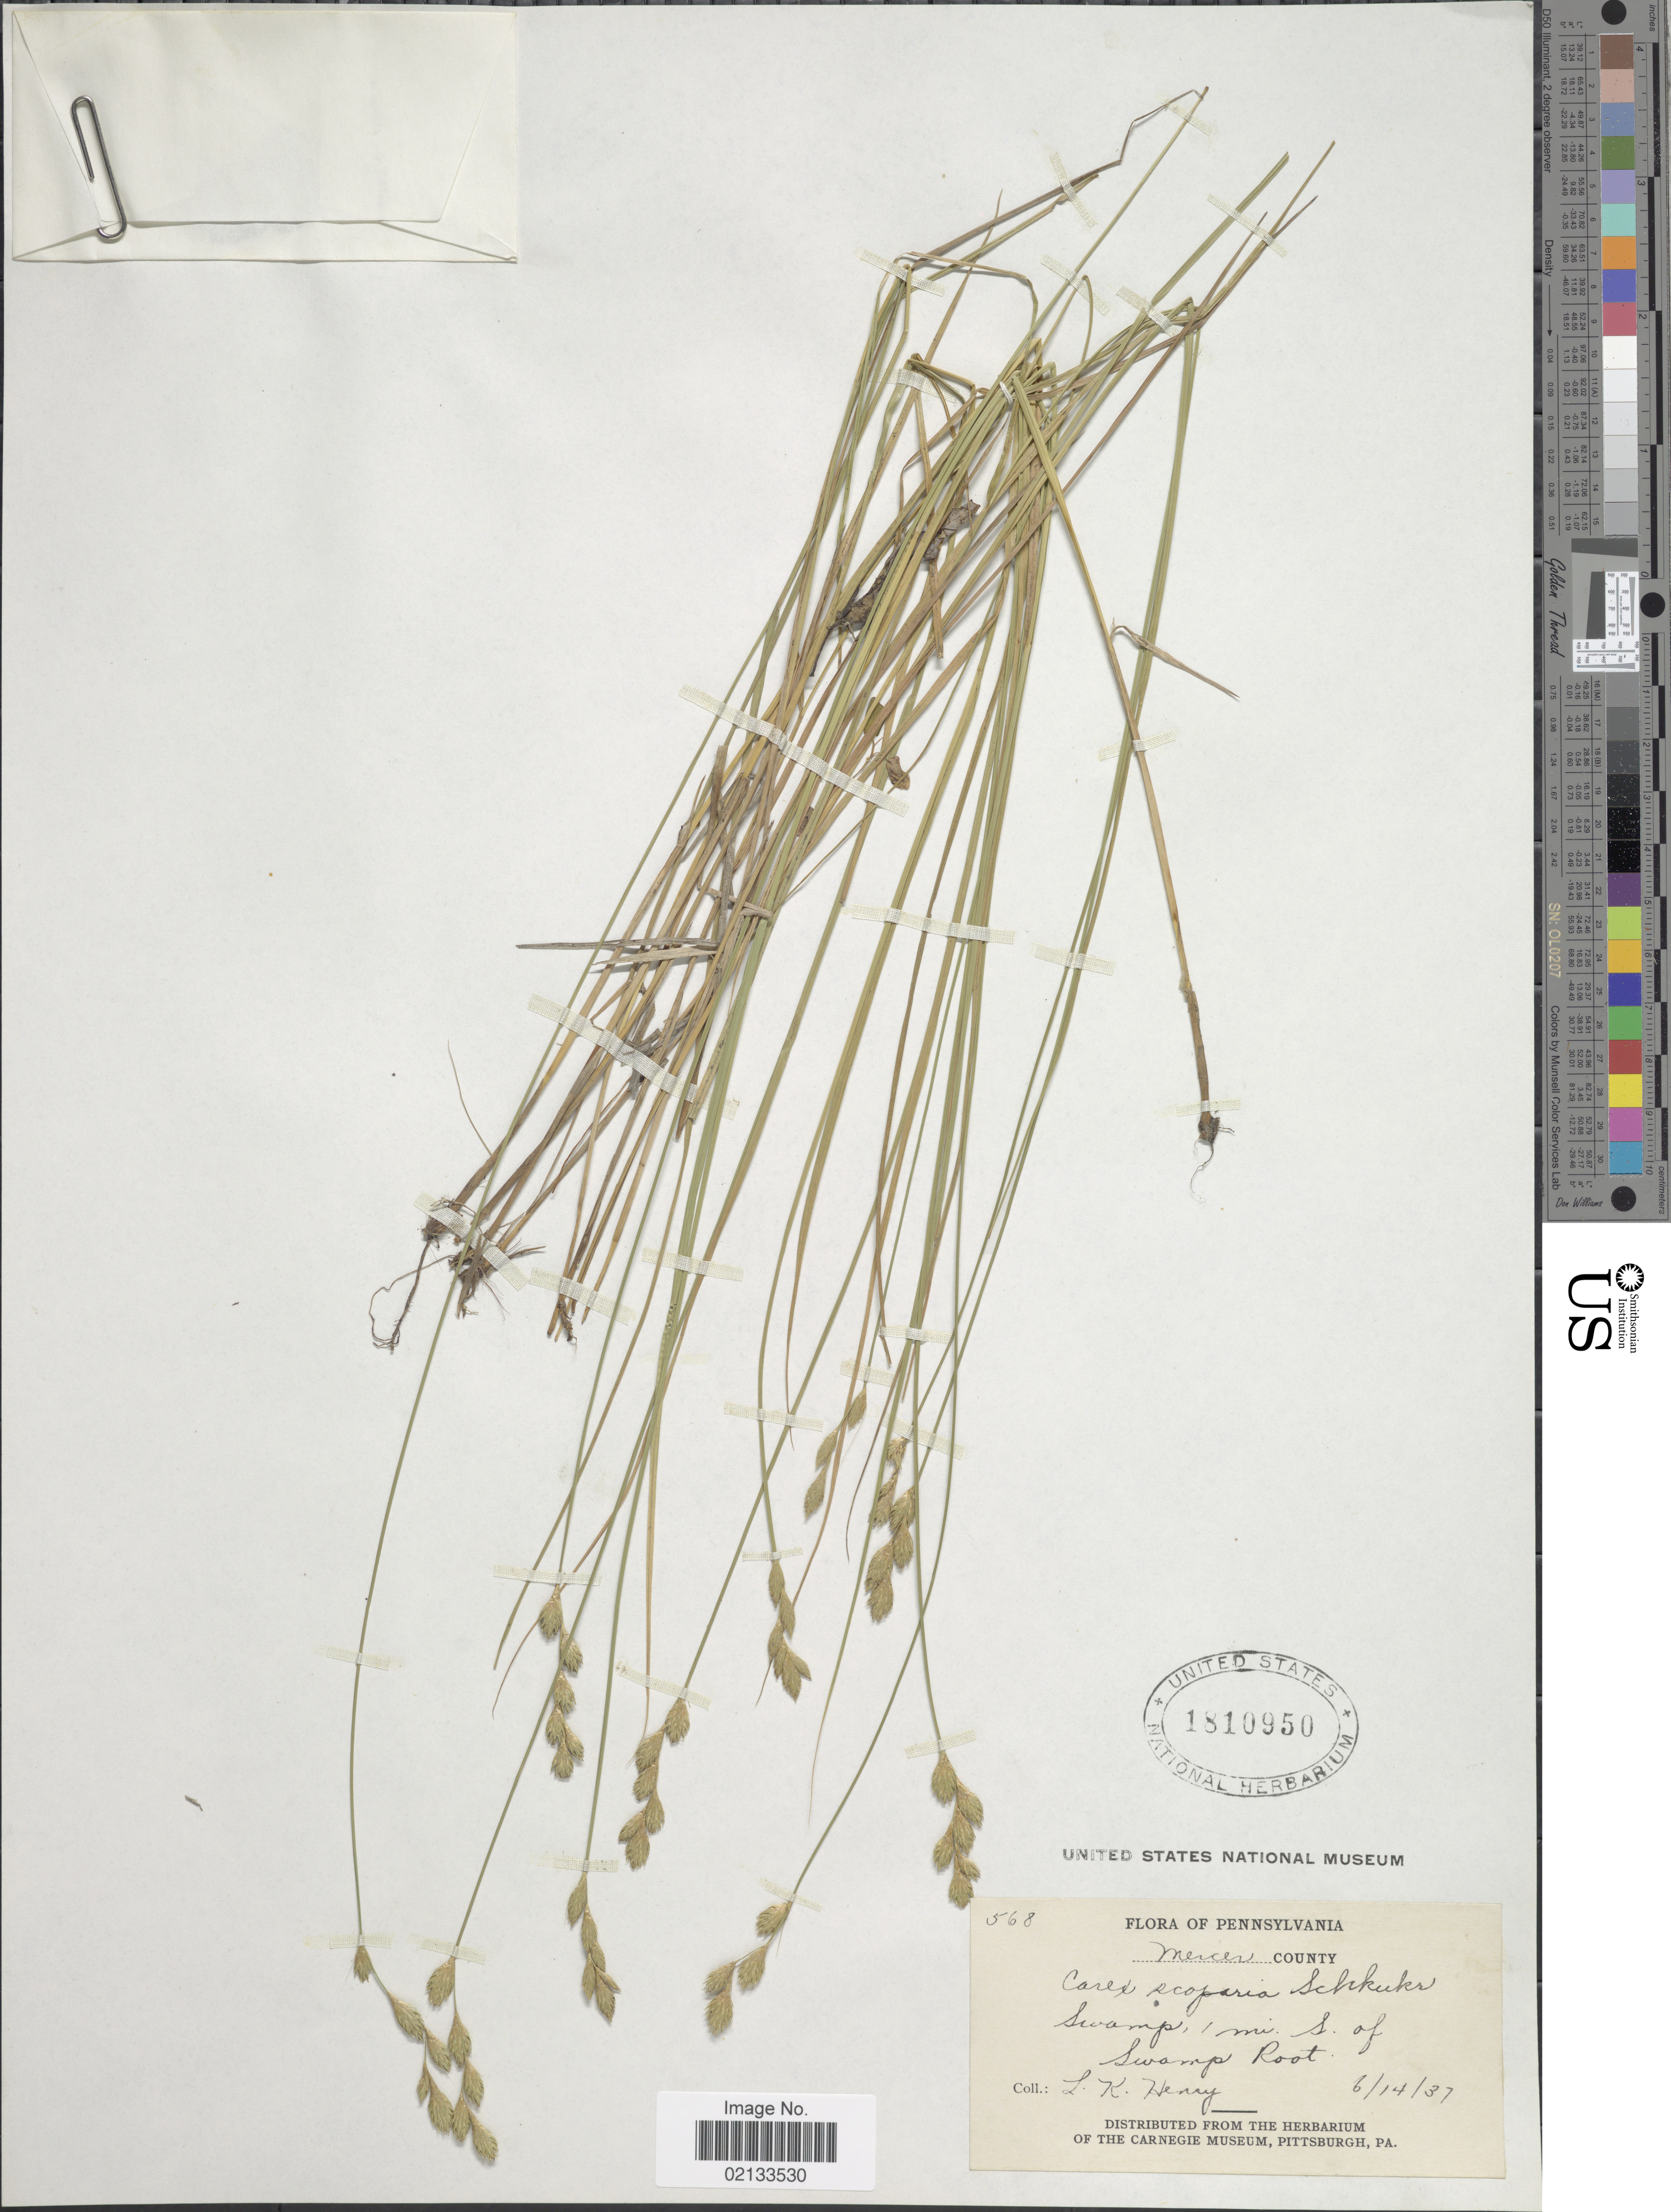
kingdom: Plantae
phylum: Tracheophyta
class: Liliopsida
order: Poales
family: Cyperaceae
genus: Carex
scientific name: Carex scoparia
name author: Schkuhr ex Willd.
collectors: L. K. Henry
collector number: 568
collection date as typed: Transcribed d/m/y: 14/6/37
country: United States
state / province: Pennsylvania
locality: Mercer County, Swamp, 1 mi S of Swamp Root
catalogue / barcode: US 1810950